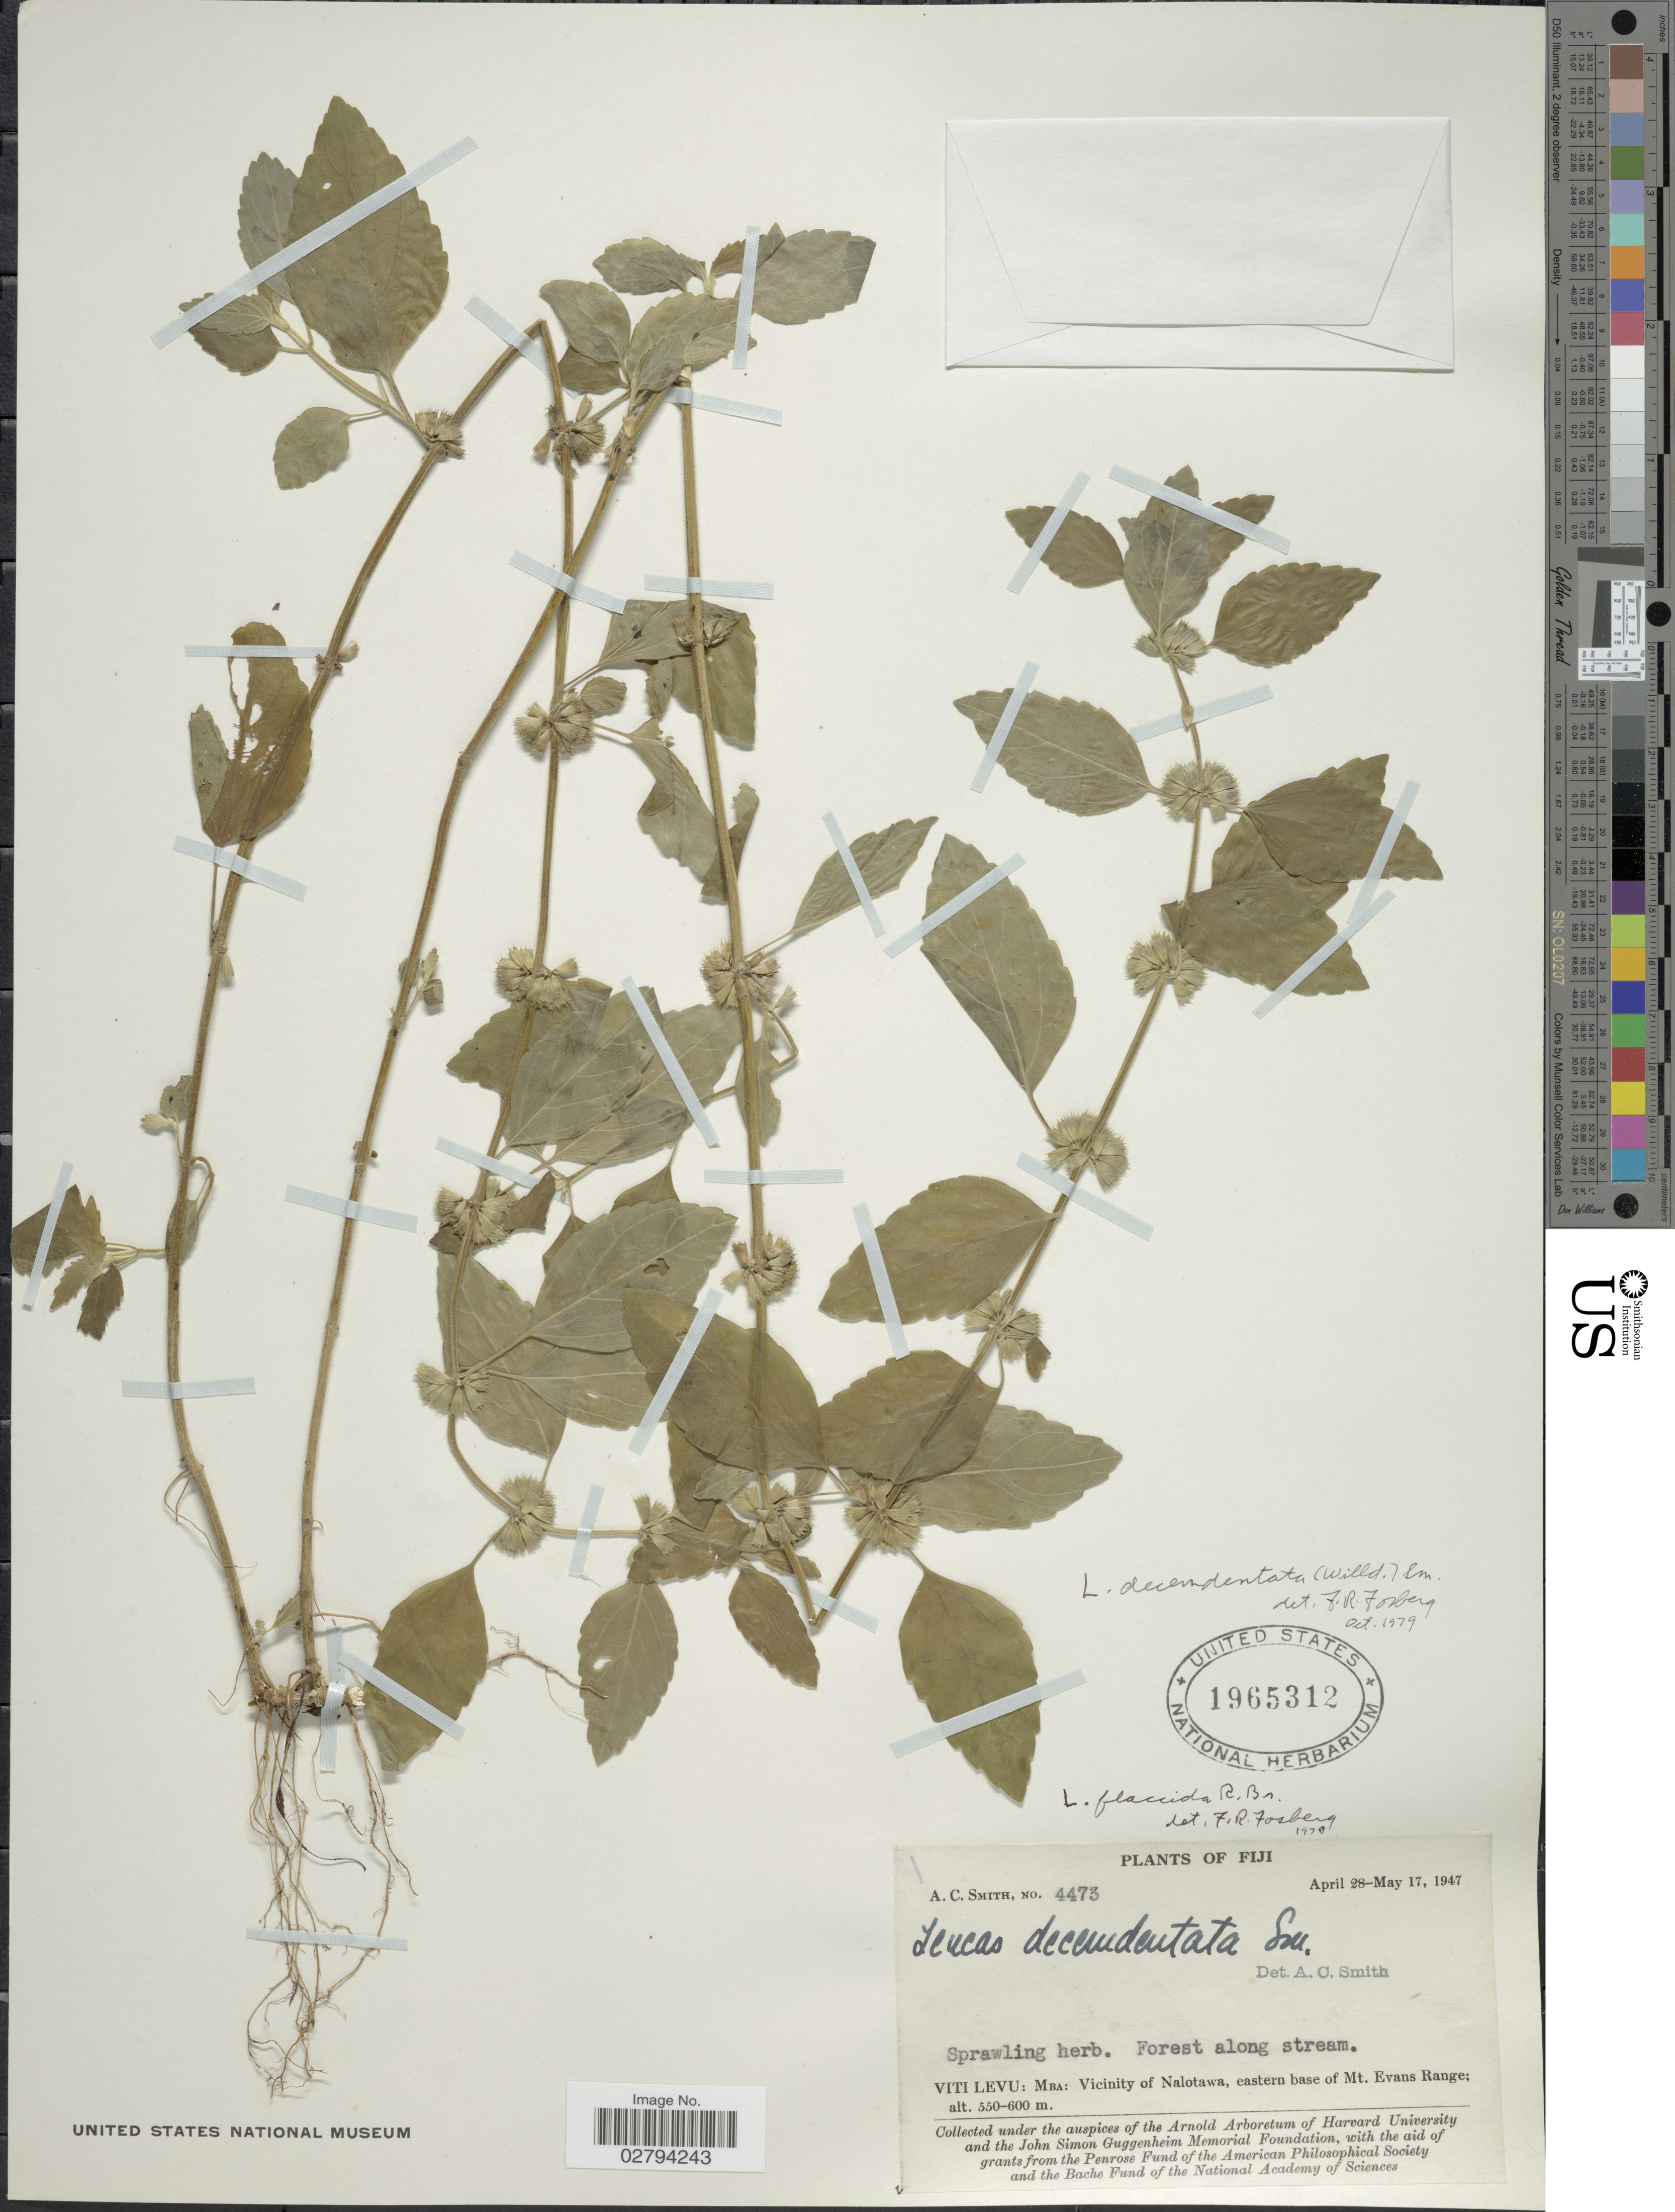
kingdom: Plantae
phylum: Tracheophyta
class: Magnoliopsida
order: Lamiales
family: Lamiaceae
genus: Leucas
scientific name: Leucas decemdentata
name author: (Willd.) Sm.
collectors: A. C. Smith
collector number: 4473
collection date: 1947-04-28/1947-05-17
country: Fiji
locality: Viti Levu: Mba: Vicinity of Nalotawa, eastern base of Mt. Evans Range.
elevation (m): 550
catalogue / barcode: US 1965312